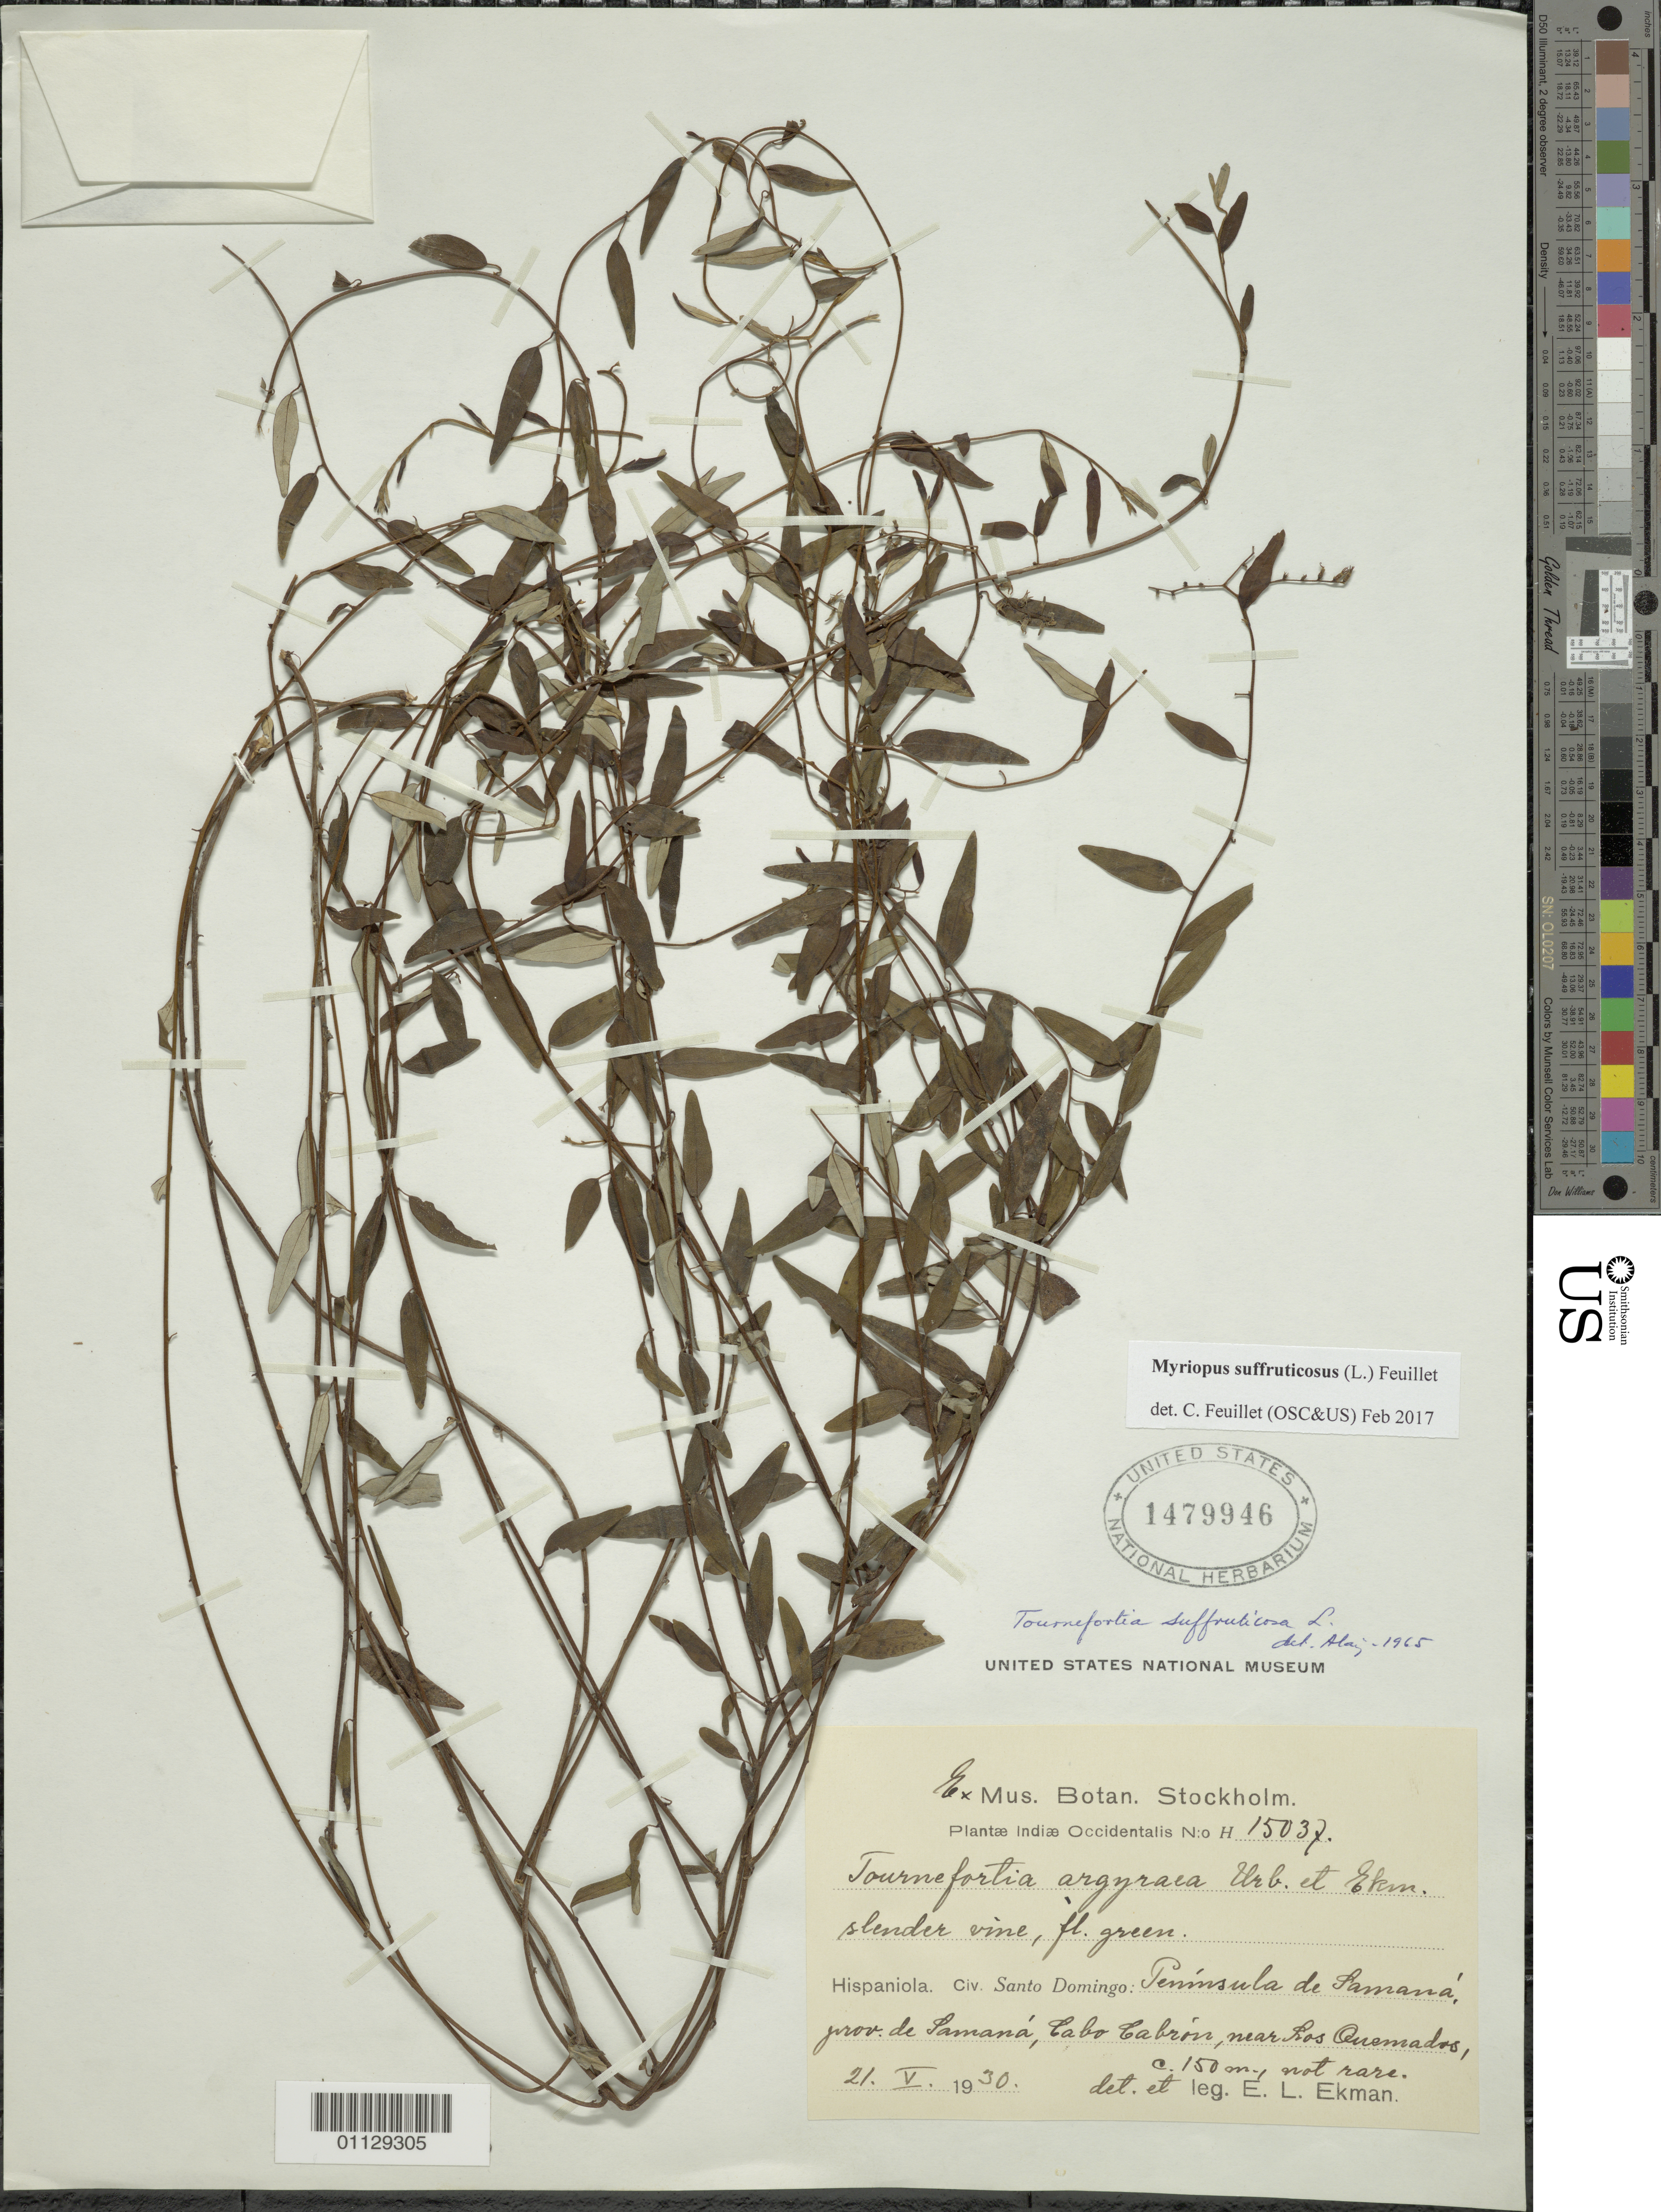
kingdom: Plantae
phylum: Tracheophyta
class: Magnoliopsida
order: Boraginales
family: Heliotropiaceae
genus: Myriopus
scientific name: Myriopus suffruticosus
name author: (L.) Feuillet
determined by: Feuillet, C.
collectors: E. L. Ekman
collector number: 15037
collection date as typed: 21 Oct 1930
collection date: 1930-10-21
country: Dominican Republic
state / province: Samaná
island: Hispaniola I.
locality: Peninsula de Samana, prov. de Samana, Cabo Cabron, near Ros Quemados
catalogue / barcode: US 1479946